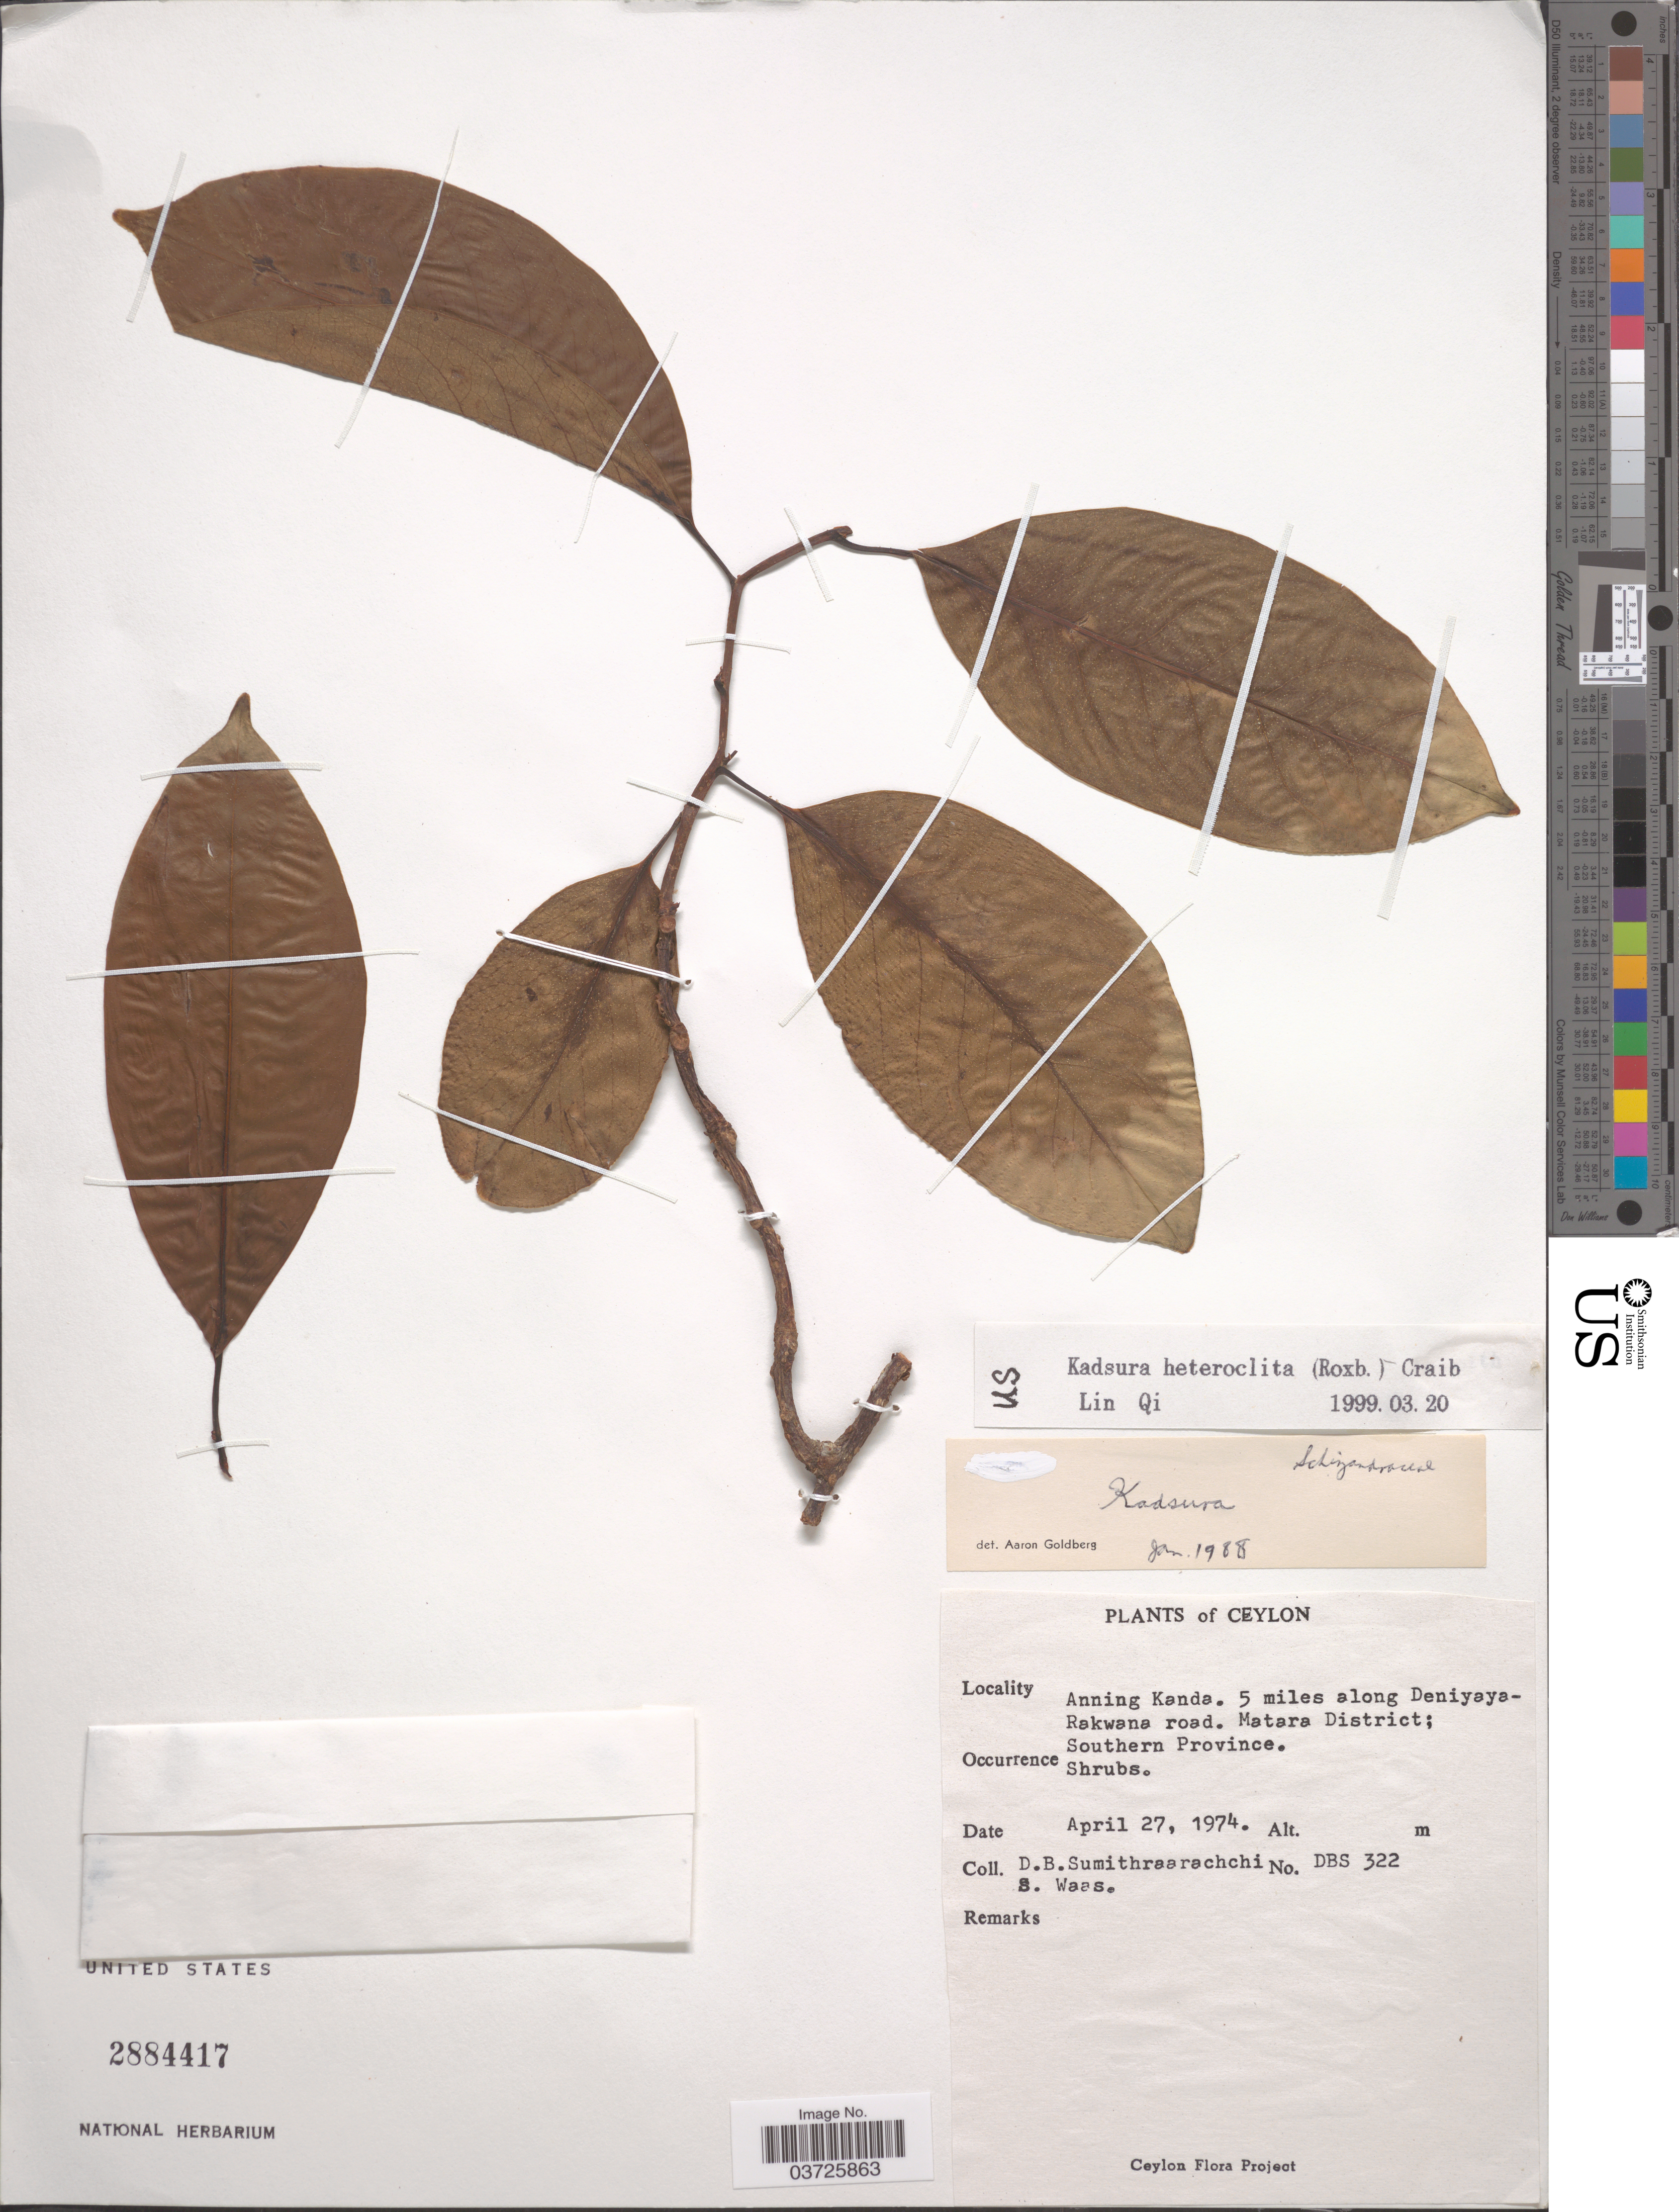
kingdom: Plantae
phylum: Tracheophyta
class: Magnoliopsida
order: Austrobaileyales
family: Schisandraceae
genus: Kadsura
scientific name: Kadsura heteroclita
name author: (Roxb.) Craib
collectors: D. B. Sumithraarachchi & S. Waas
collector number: DBS 322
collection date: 1974-04-27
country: Sri Lanka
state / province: Southern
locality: Ceylon. Anning Kanda. 5 miles along Deniyaya-Rakwana road. Matara District; Southern Province.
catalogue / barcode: US 2884417